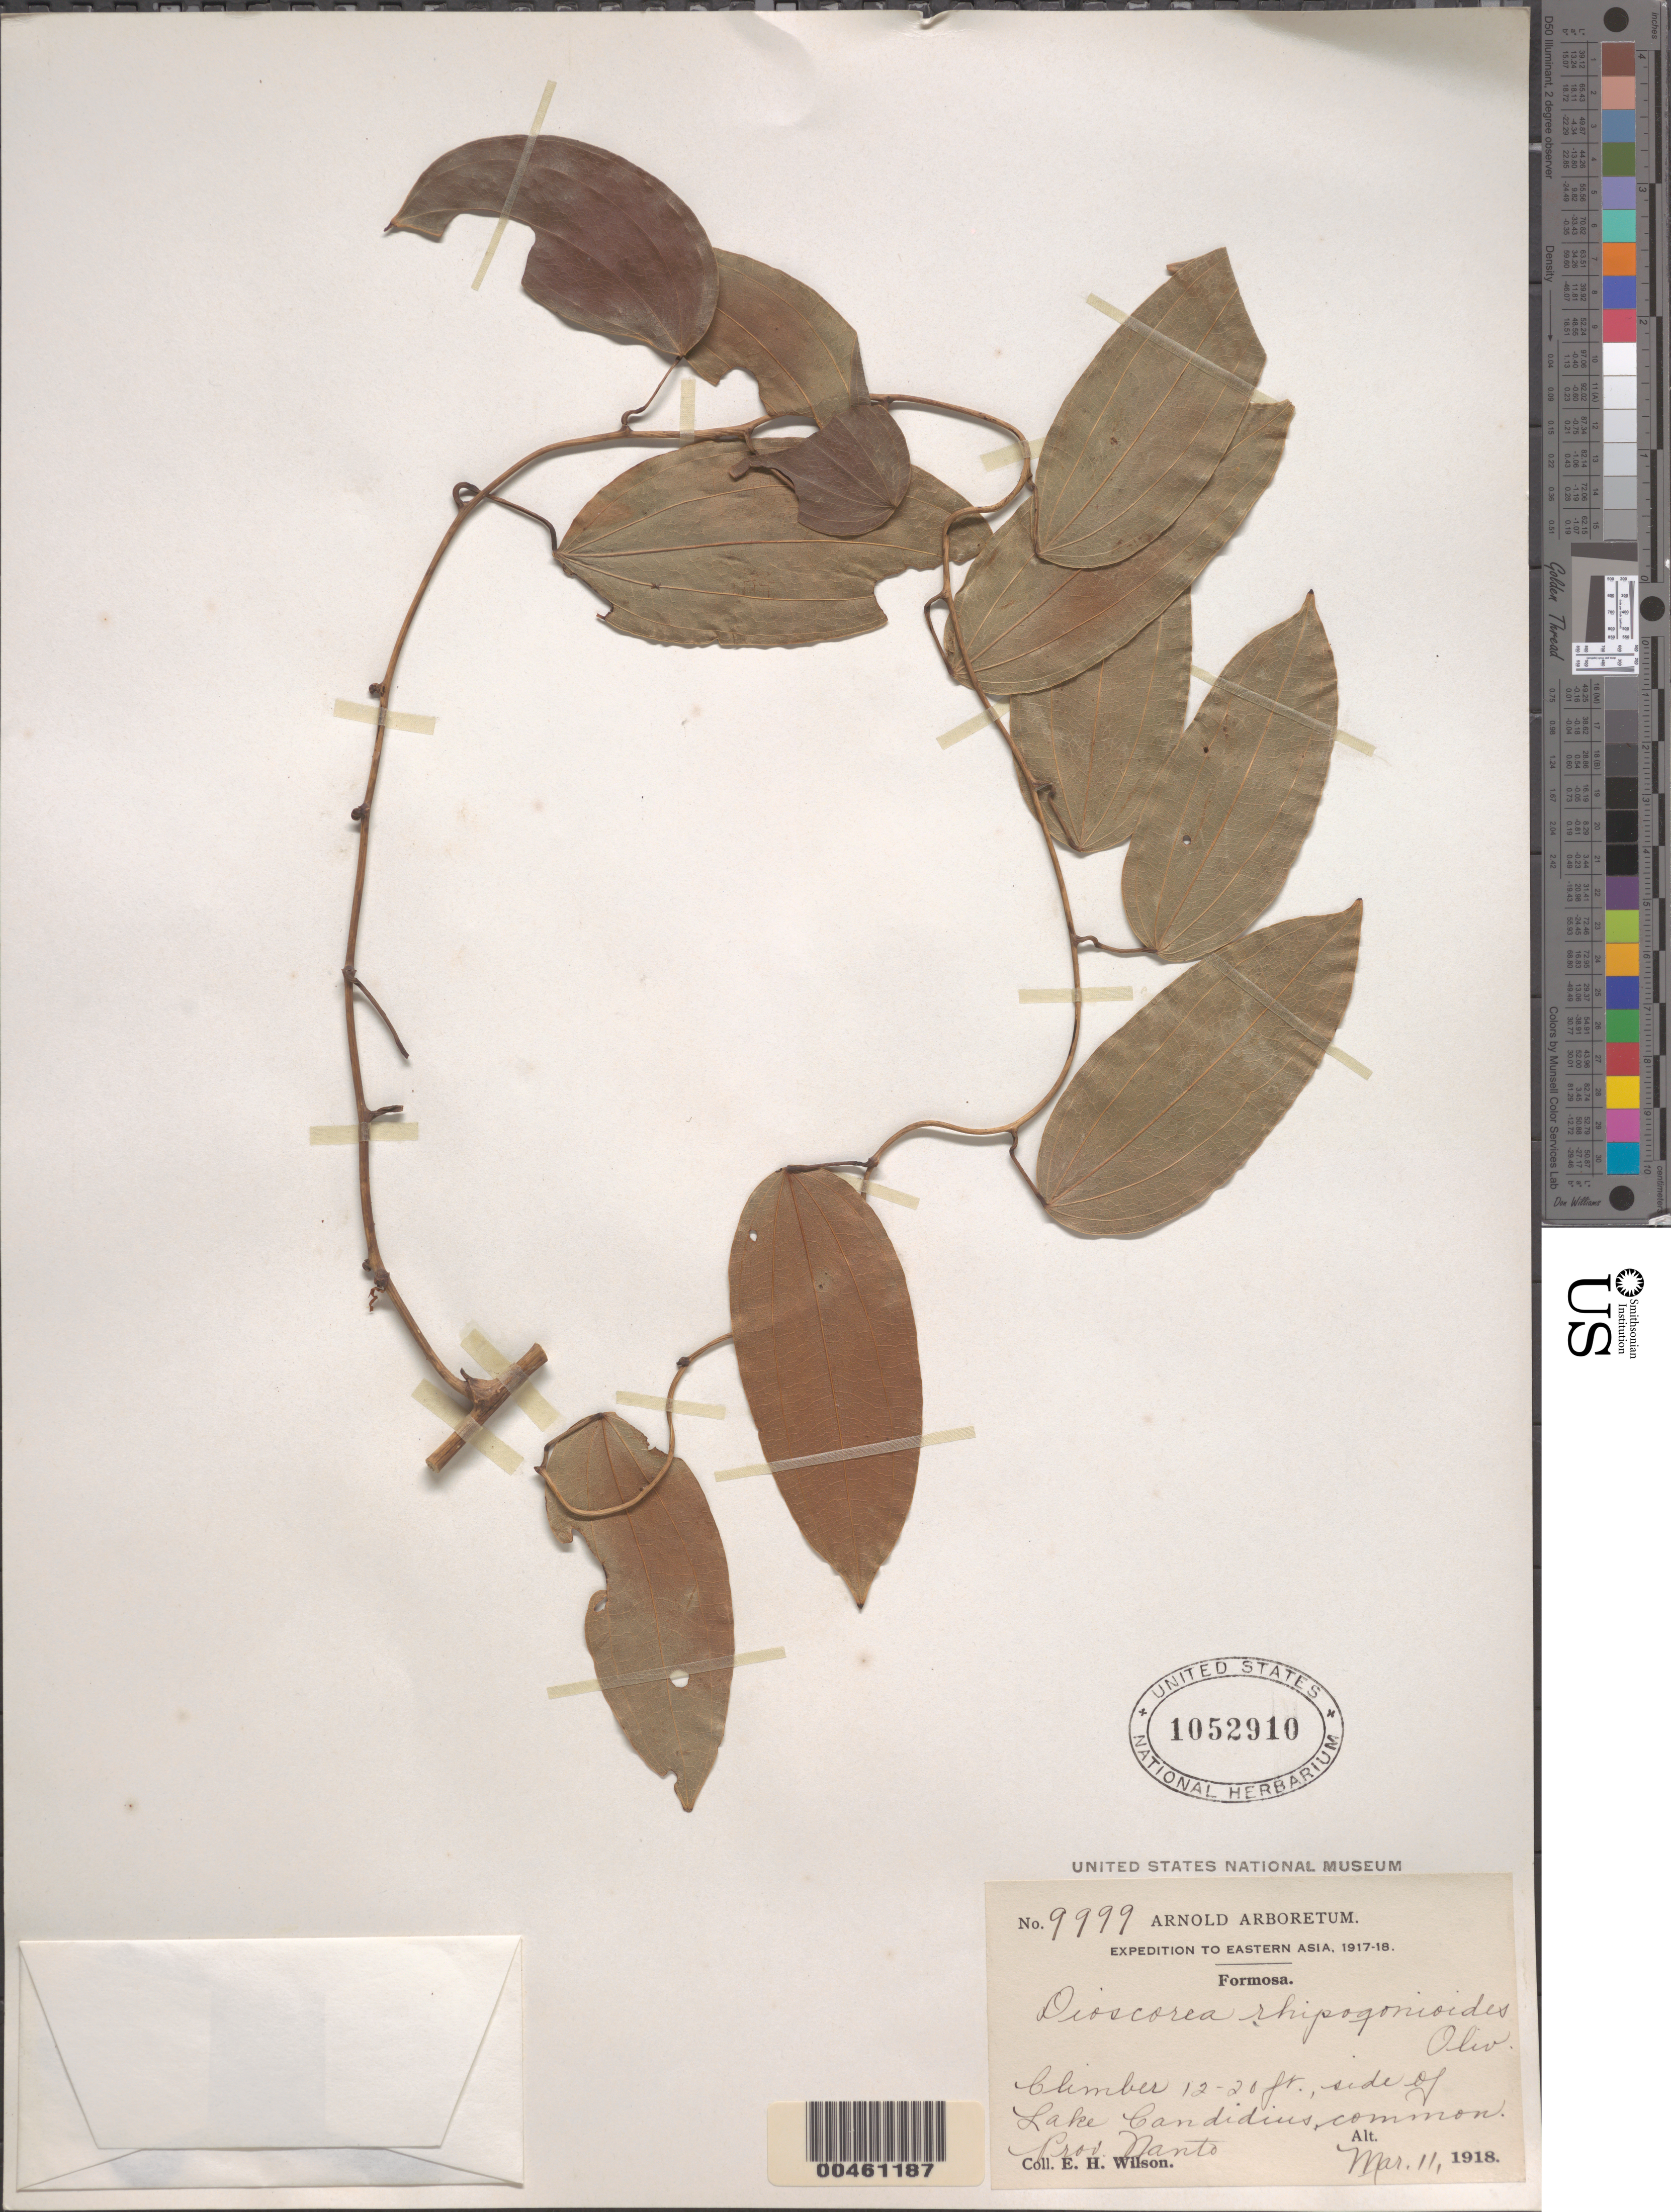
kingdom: Plantae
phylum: Tracheophyta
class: Liliopsida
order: Dioscoreales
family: Dioscoreaceae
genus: Dioscorea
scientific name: Dioscorea rhipogonoides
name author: Oliv.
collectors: E. H. Wilson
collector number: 9999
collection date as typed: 11 May 1918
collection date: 1918-05-11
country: Taiwan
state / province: T'ai-wan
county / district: Nan Tou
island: Taiwan [Formosa]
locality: Side of Lake Gandidius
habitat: Climber 12-20 ft.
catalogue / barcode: US 1052910